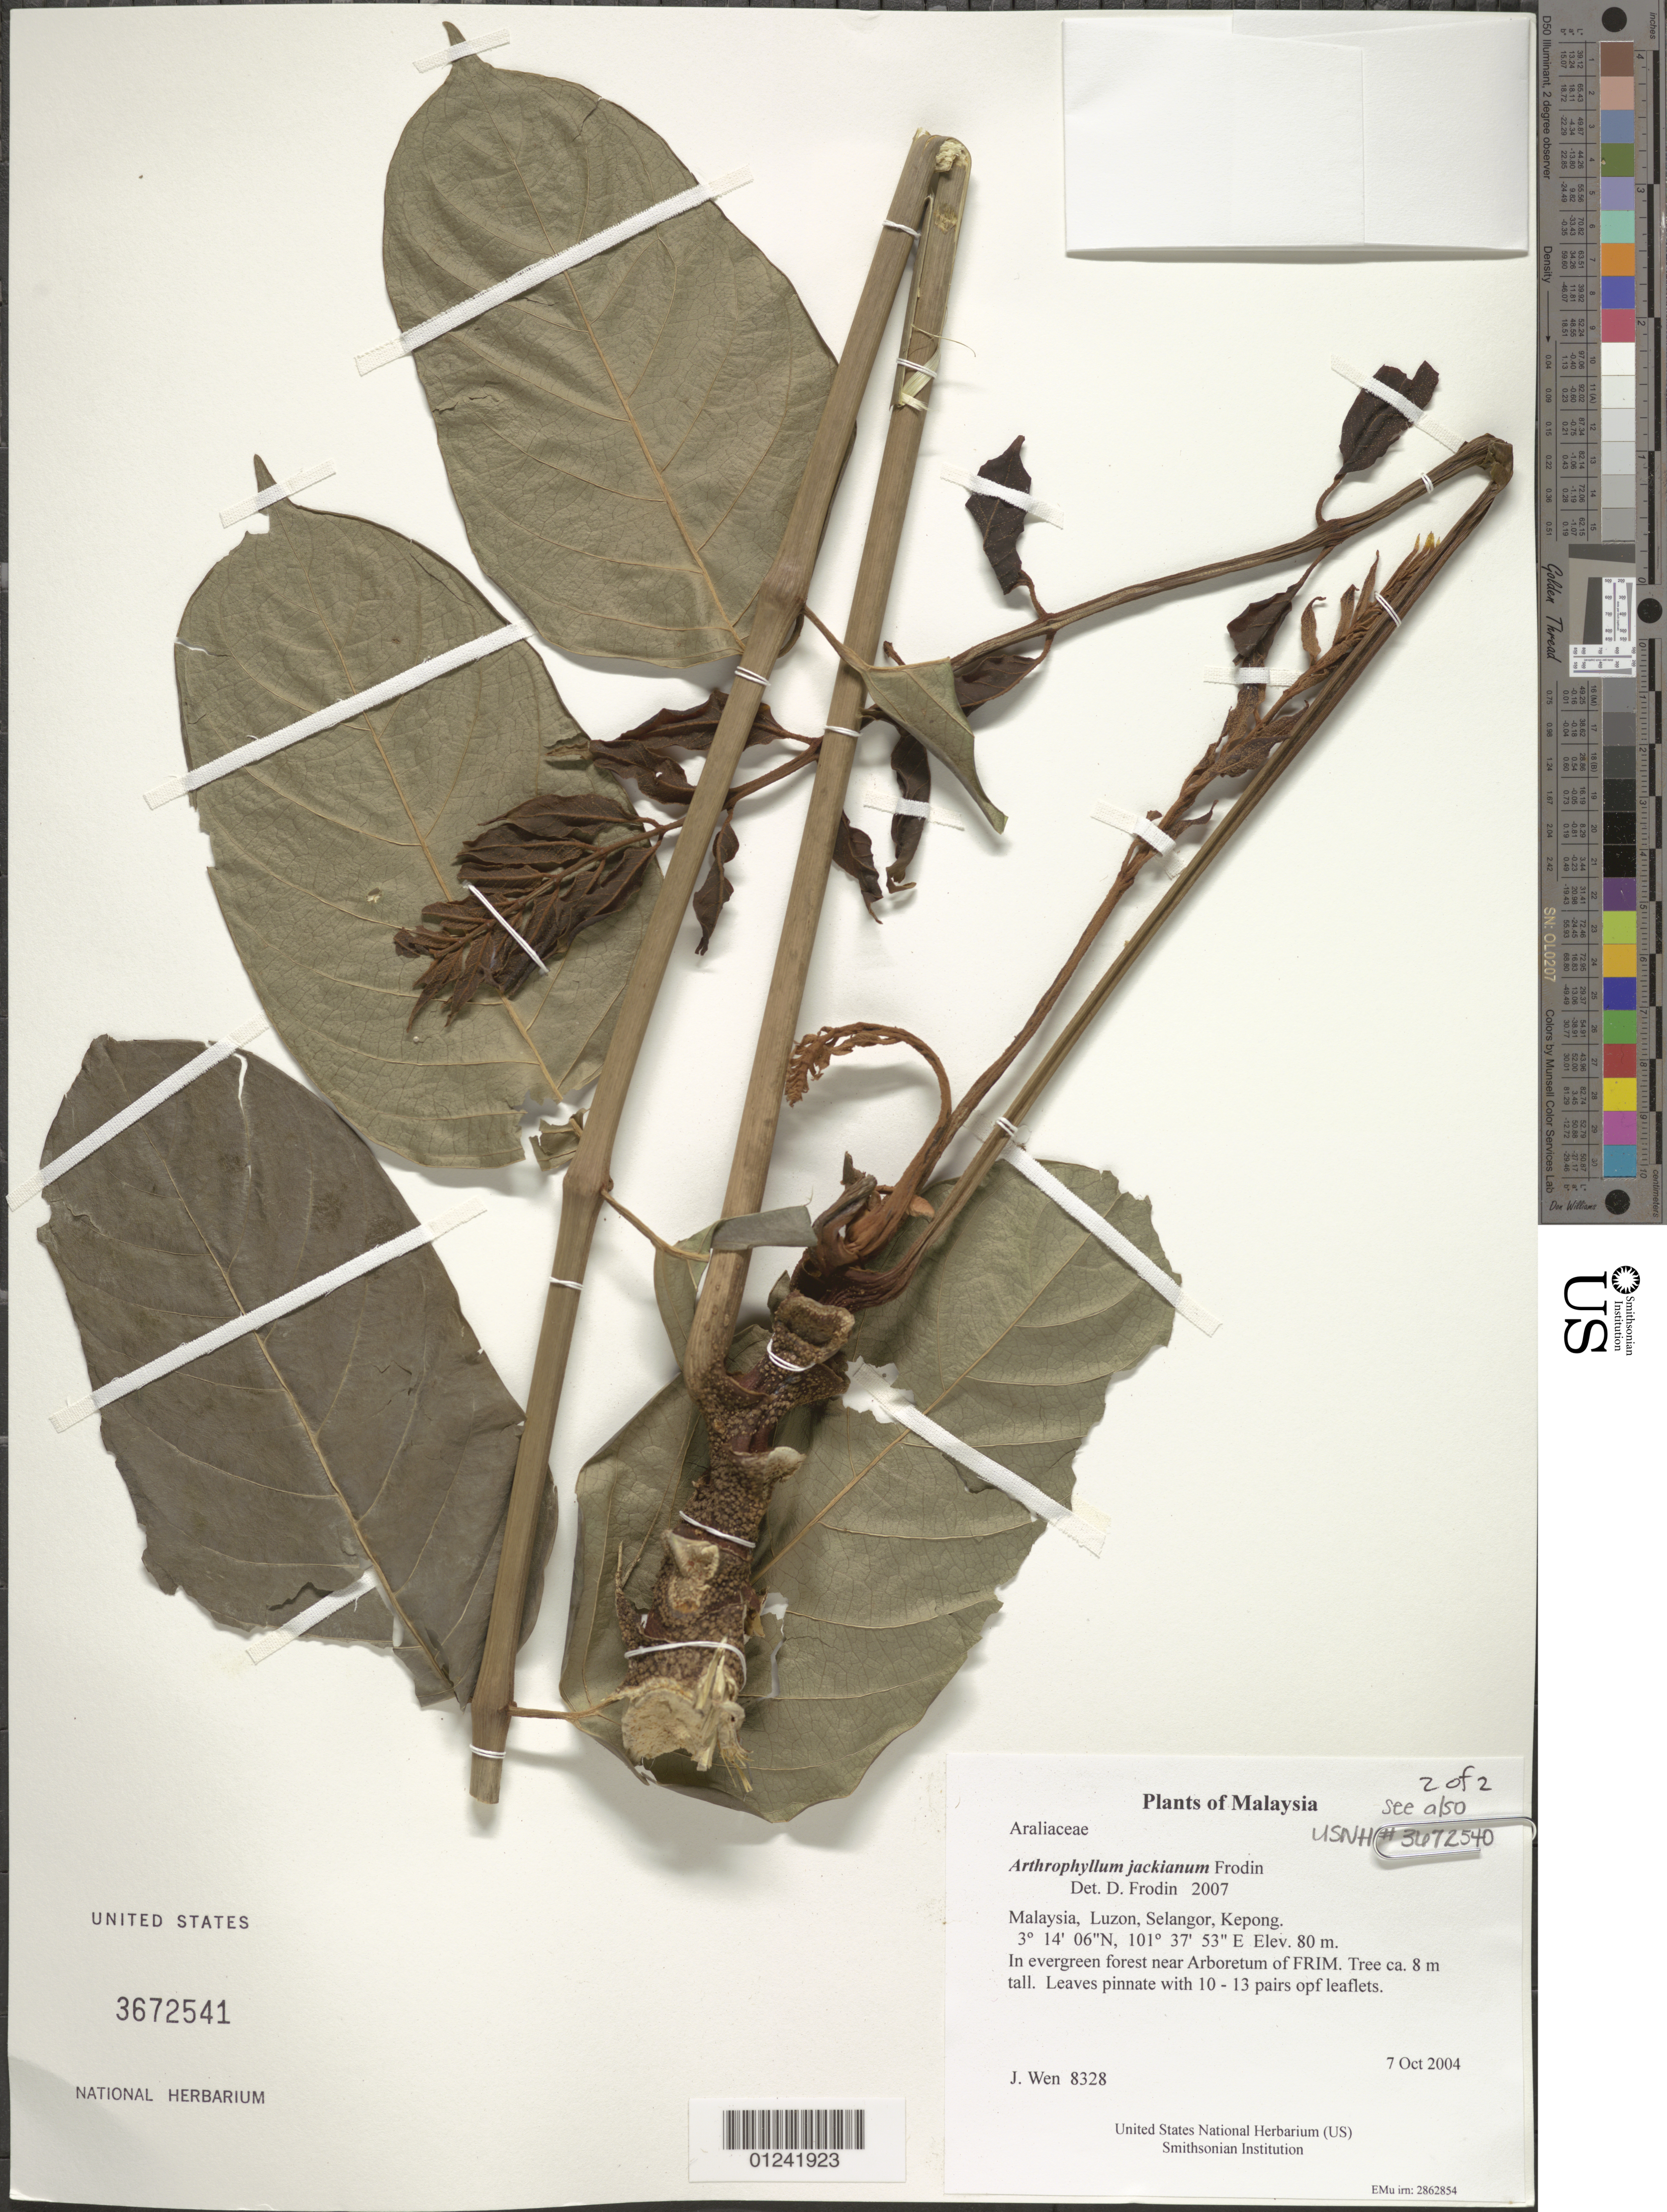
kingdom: Plantae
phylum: Tracheophyta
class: Magnoliopsida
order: Apiales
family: Araliaceae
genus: Arthrophyllum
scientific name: Arthrophyllum jackianum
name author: Frodin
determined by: Frodin, D. G.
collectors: J. Wen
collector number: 8328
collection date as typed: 7 Oct 2004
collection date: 2004-10-07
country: Malaysia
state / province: Selangor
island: Luzon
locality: Kepong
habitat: In evergreen forest near Arboretum of FRIM.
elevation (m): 80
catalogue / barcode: US 3672541